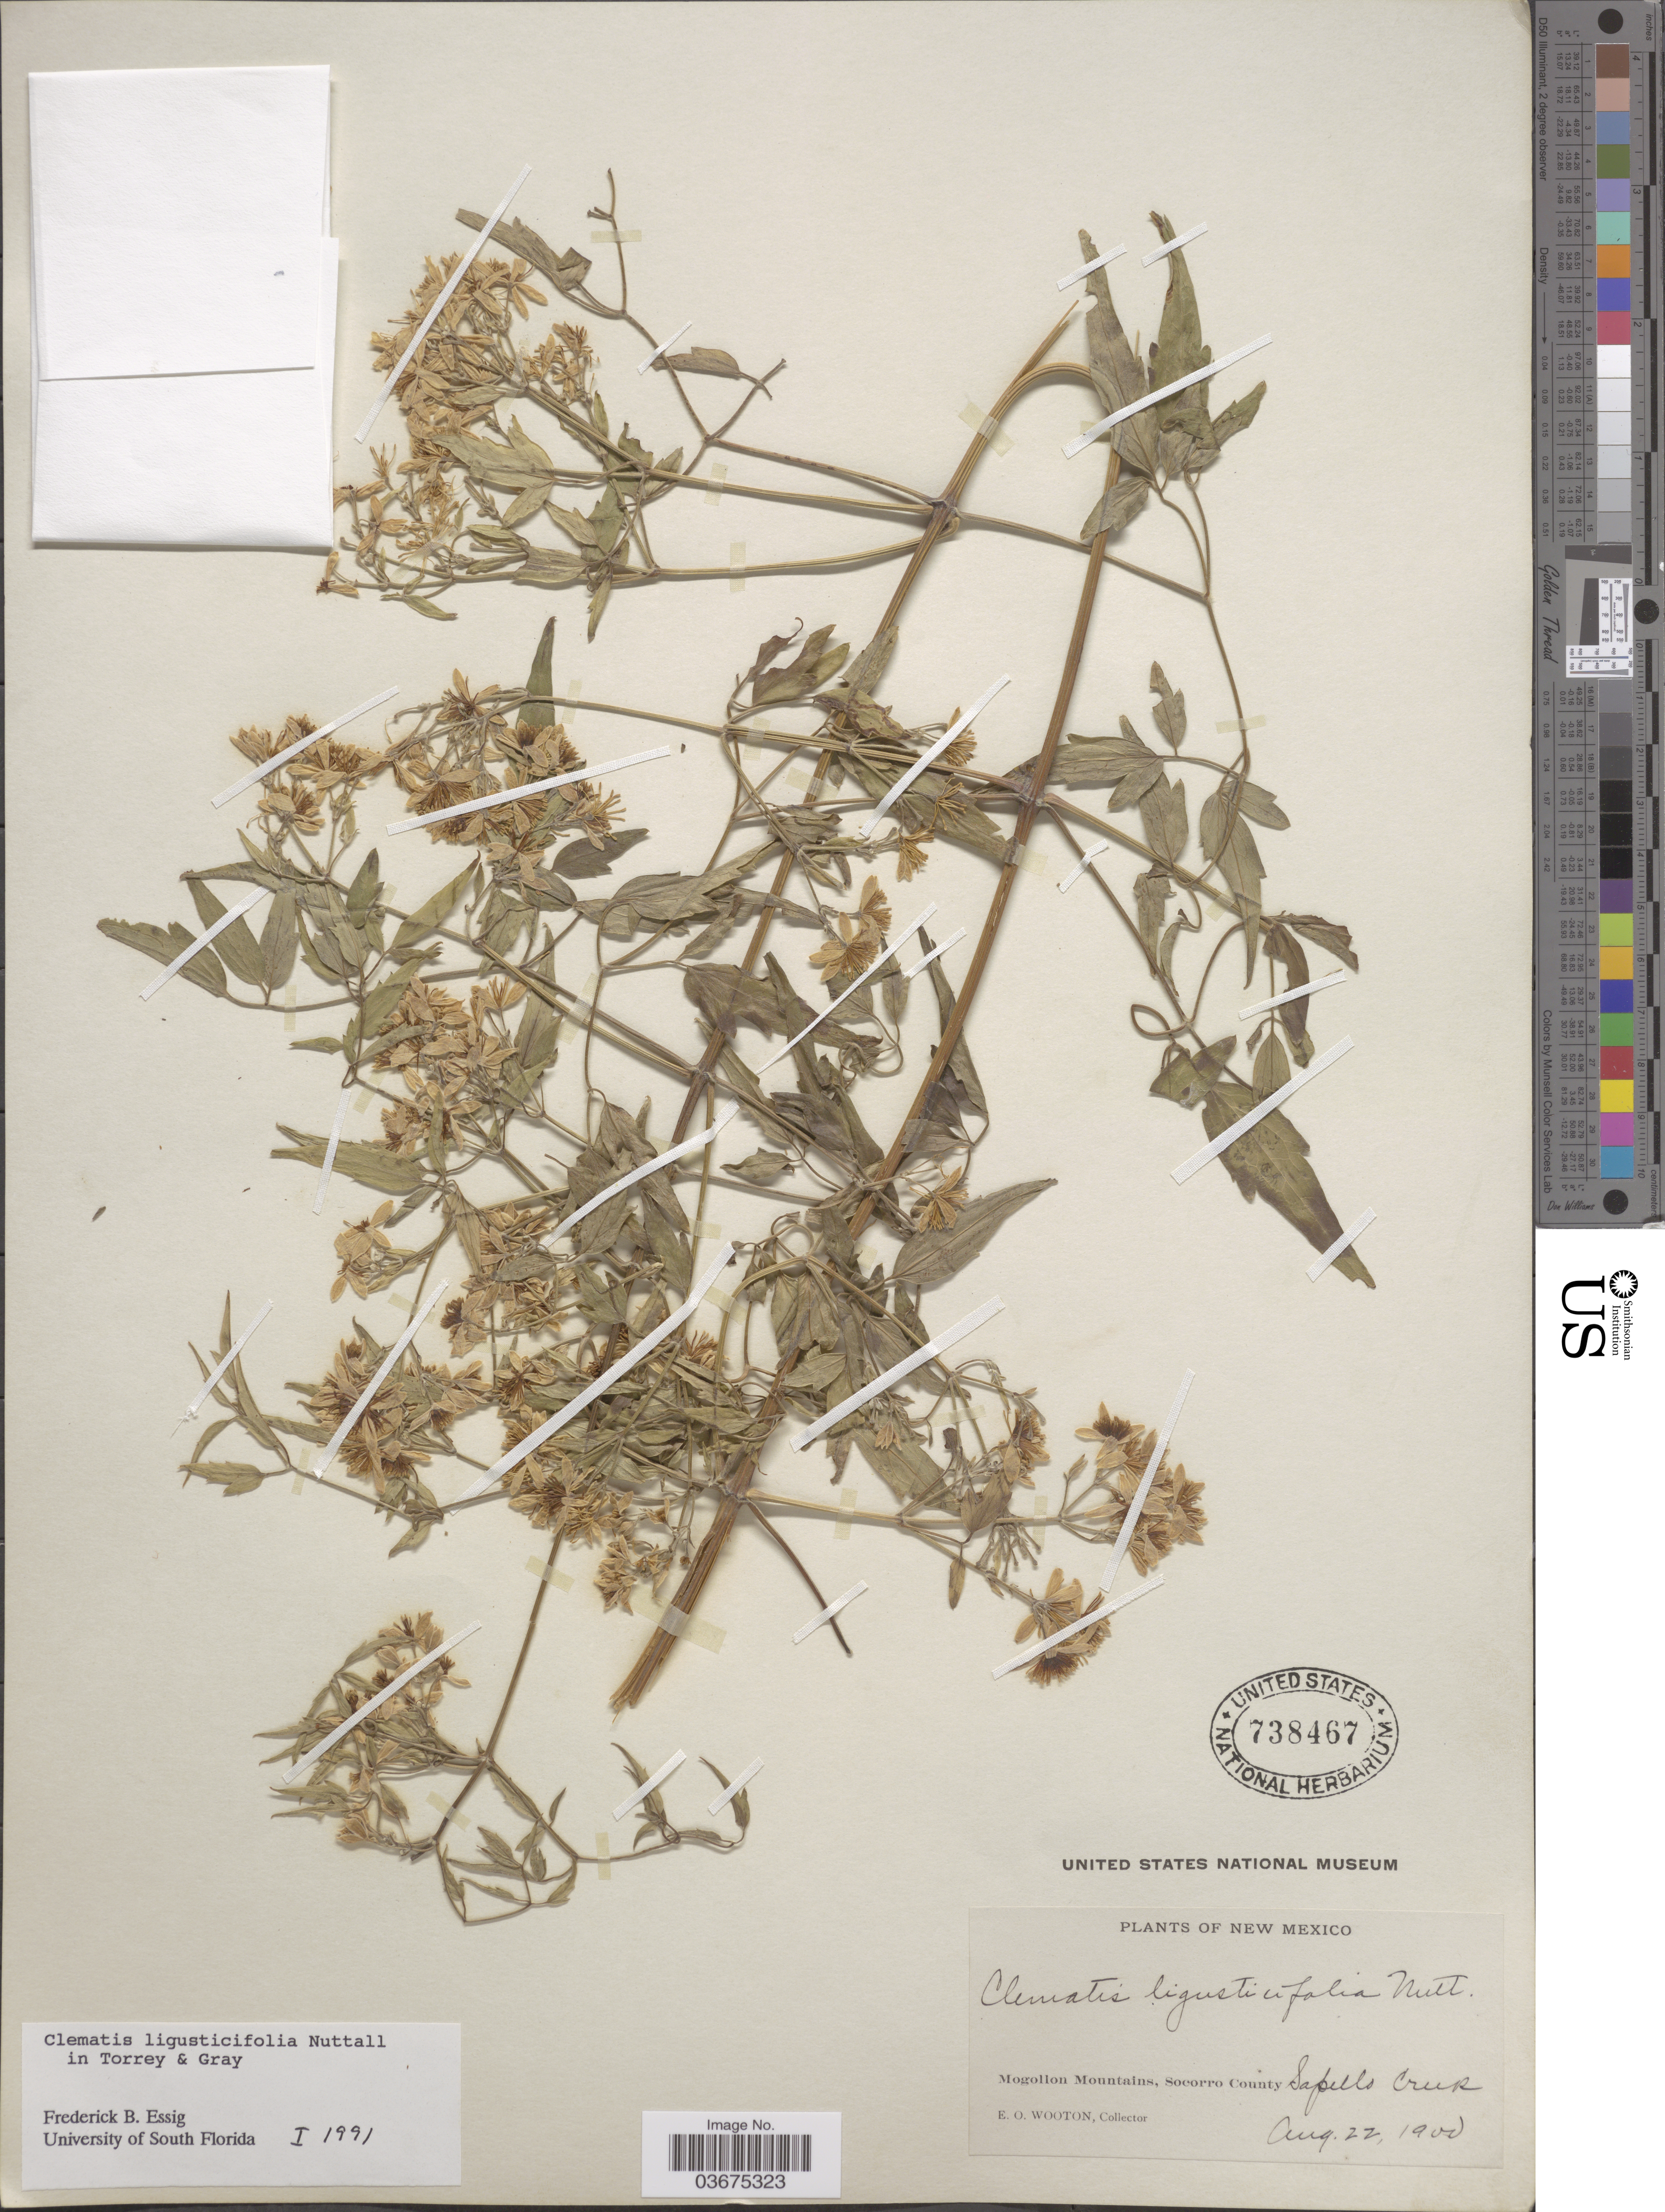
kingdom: Plantae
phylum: Tracheophyta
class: Magnoliopsida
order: Ranunculales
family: Ranunculaceae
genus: Clematis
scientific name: Clematis ligusticifolia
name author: Nutt.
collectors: E. O. Wooton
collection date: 1900-08-22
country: United States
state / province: New Mexico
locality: Mogollon Mountains, Socorro County. Sapello Creek.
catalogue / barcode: US 738467